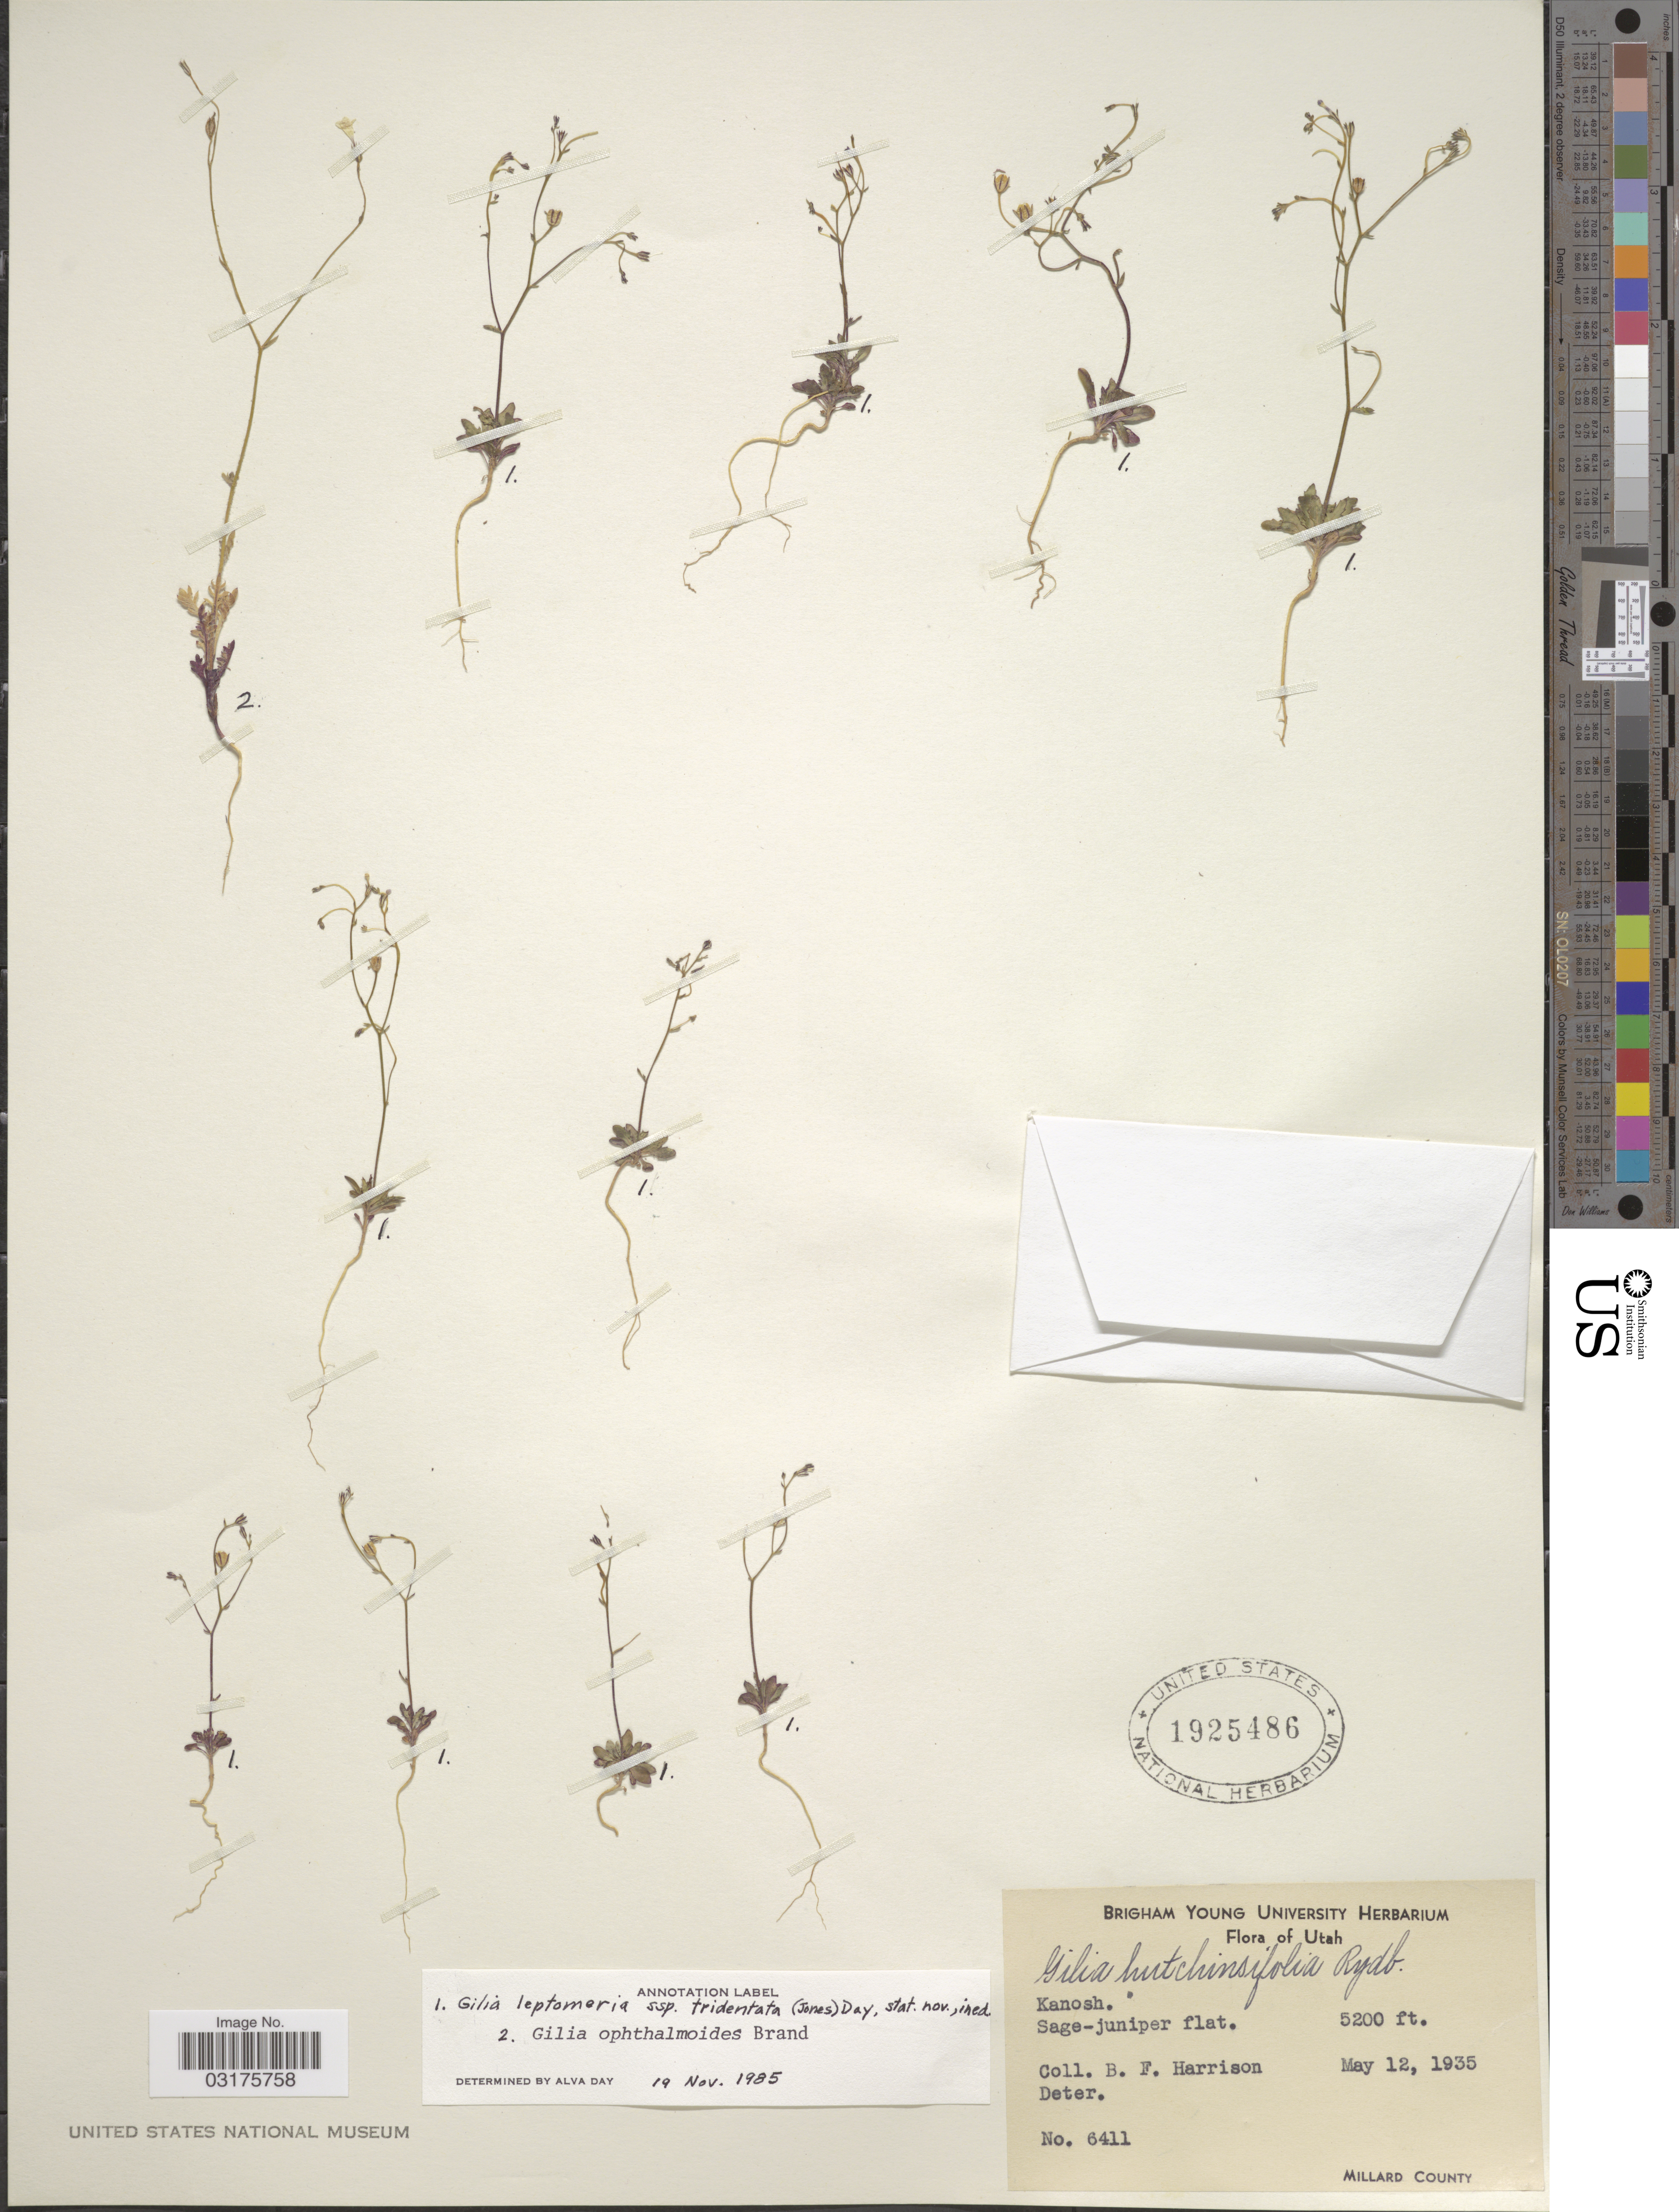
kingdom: Plantae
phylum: Tracheophyta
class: Magnoliopsida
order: Ericales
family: Polemoniaceae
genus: Aliciella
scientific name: Aliciella triodon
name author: (Eastw.) Brand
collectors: B. F. Harrison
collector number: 6411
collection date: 1935-05-12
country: United States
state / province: Utah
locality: Kanosh. Millard County.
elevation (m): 1585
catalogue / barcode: US 1925486